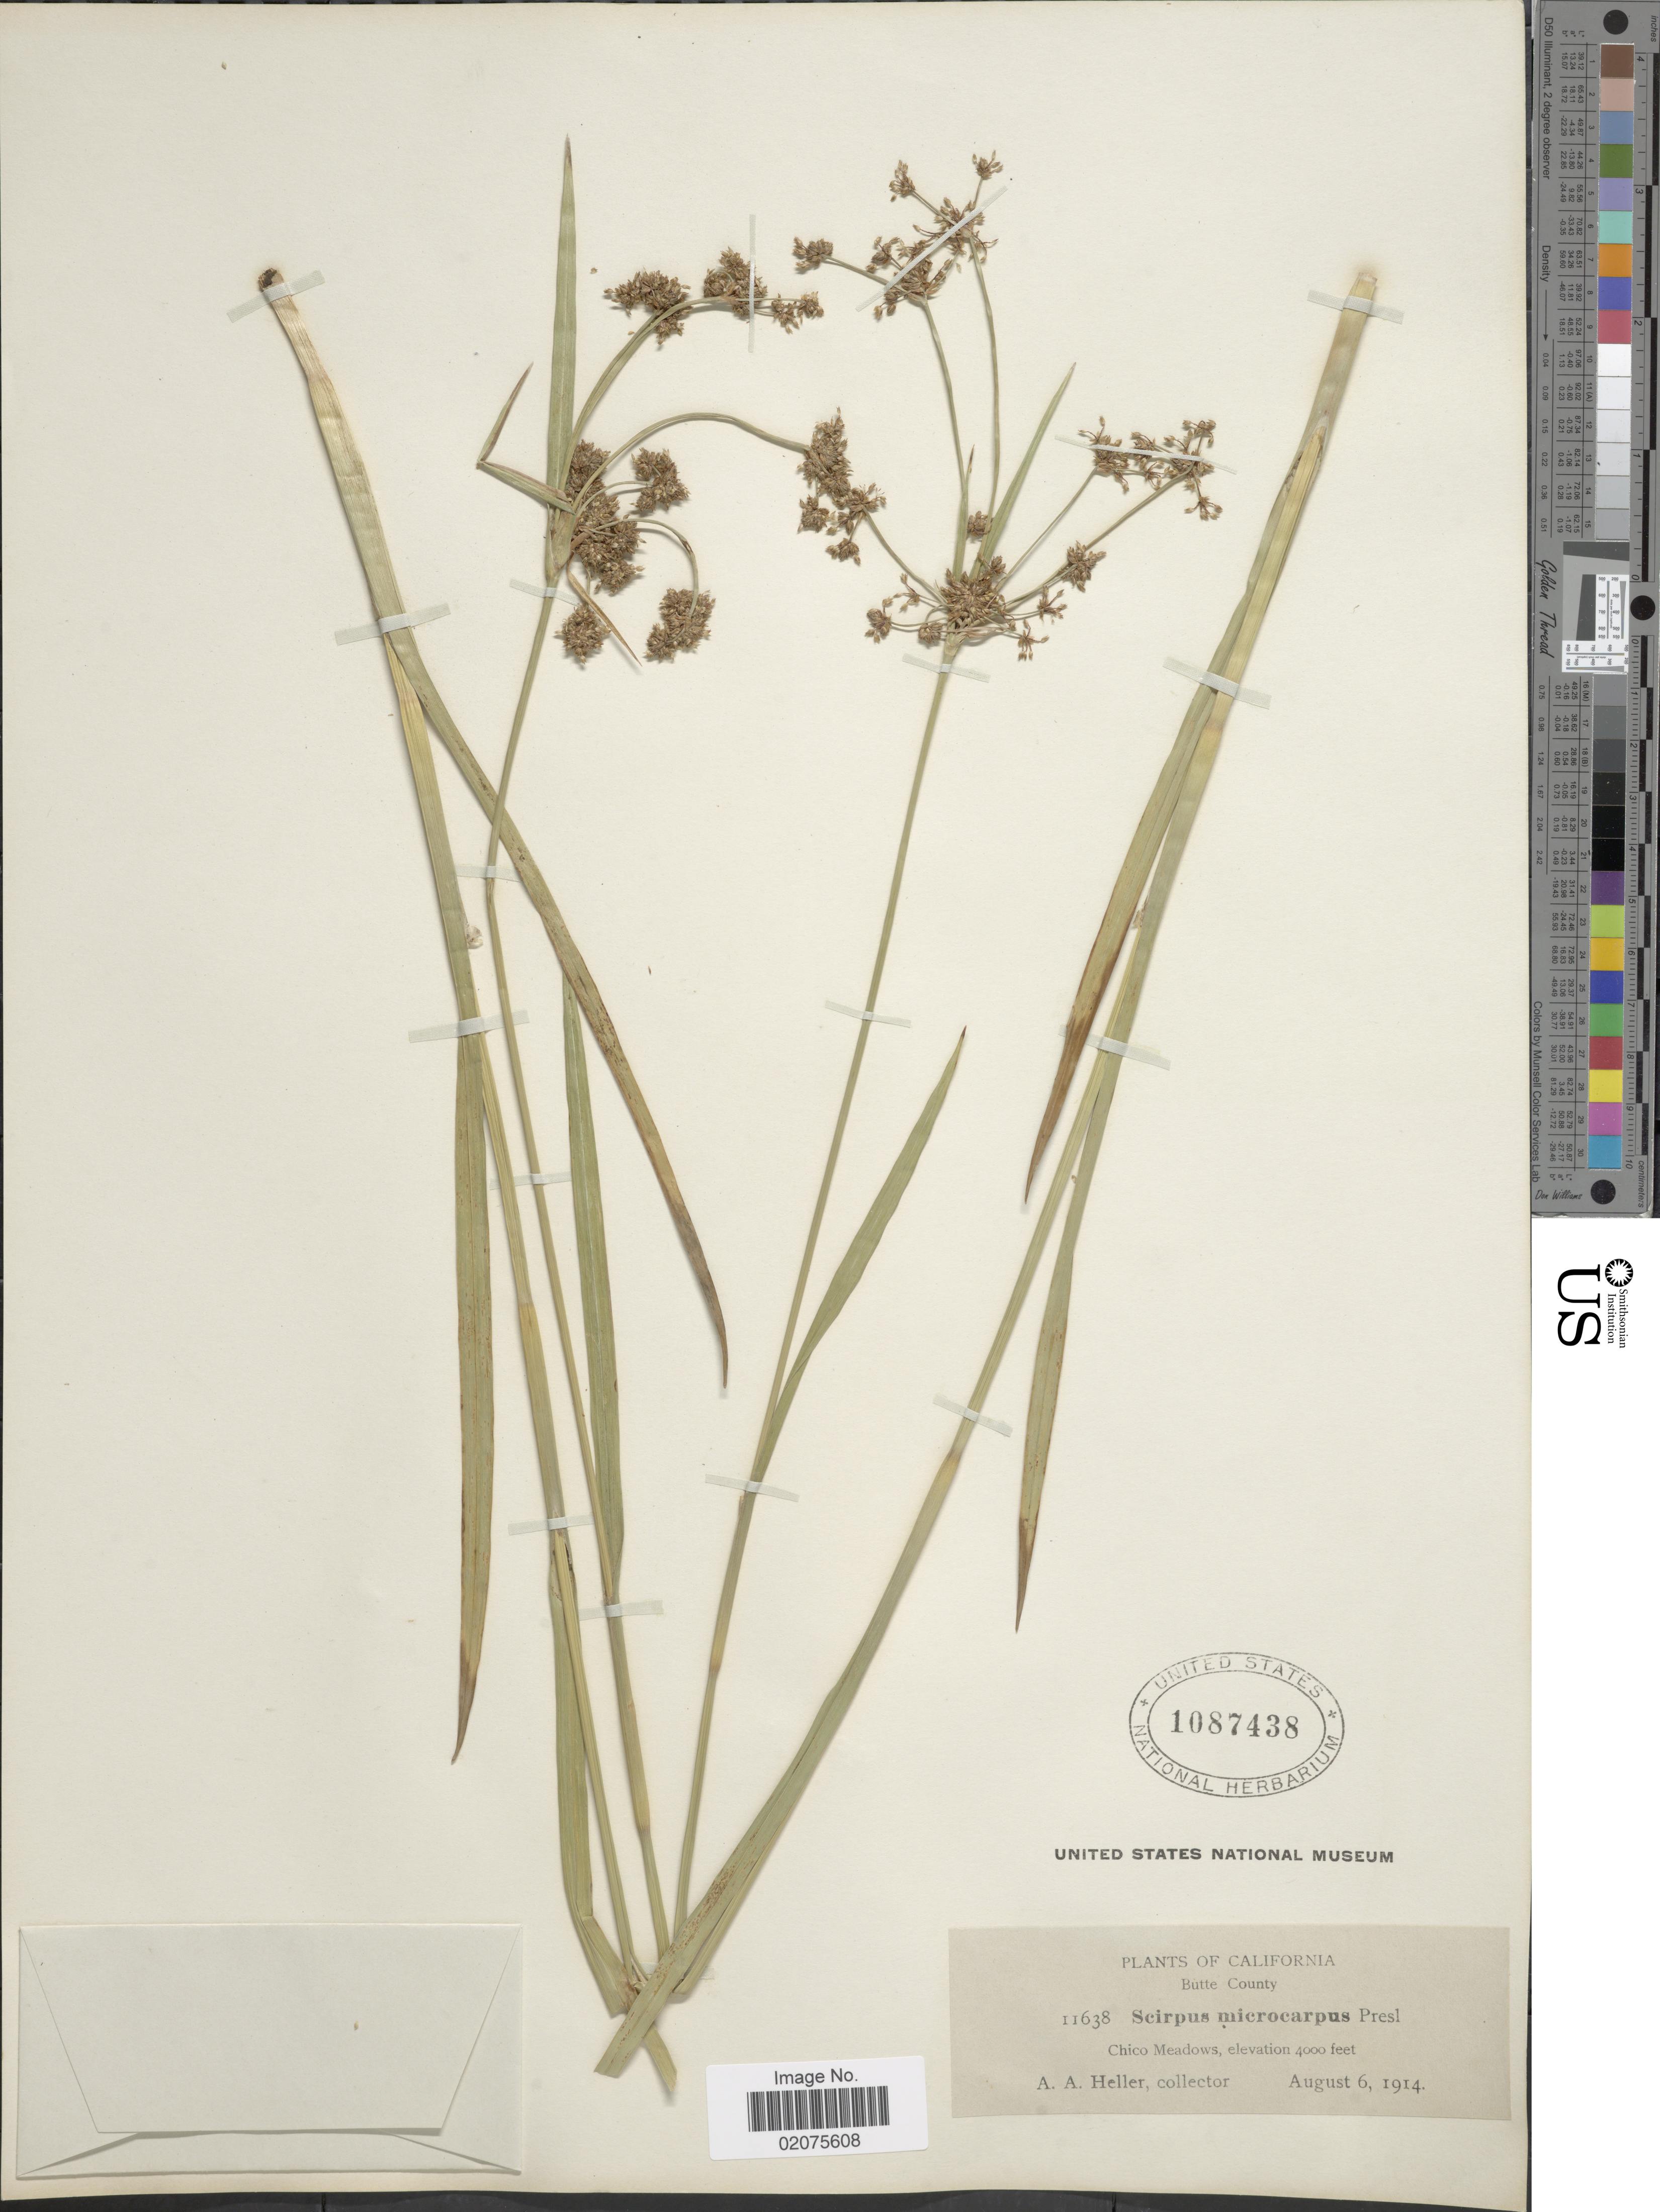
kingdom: Plantae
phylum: Tracheophyta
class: Liliopsida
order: Poales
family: Cyperaceae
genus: Scirpus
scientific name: Scirpus microcarpus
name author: J. Presl & C. Presl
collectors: A. A. Heller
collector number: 11638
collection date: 1914-08-06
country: United States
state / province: California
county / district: Butte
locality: Butte County. Chico Meadows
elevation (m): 1219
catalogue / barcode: US 1087438